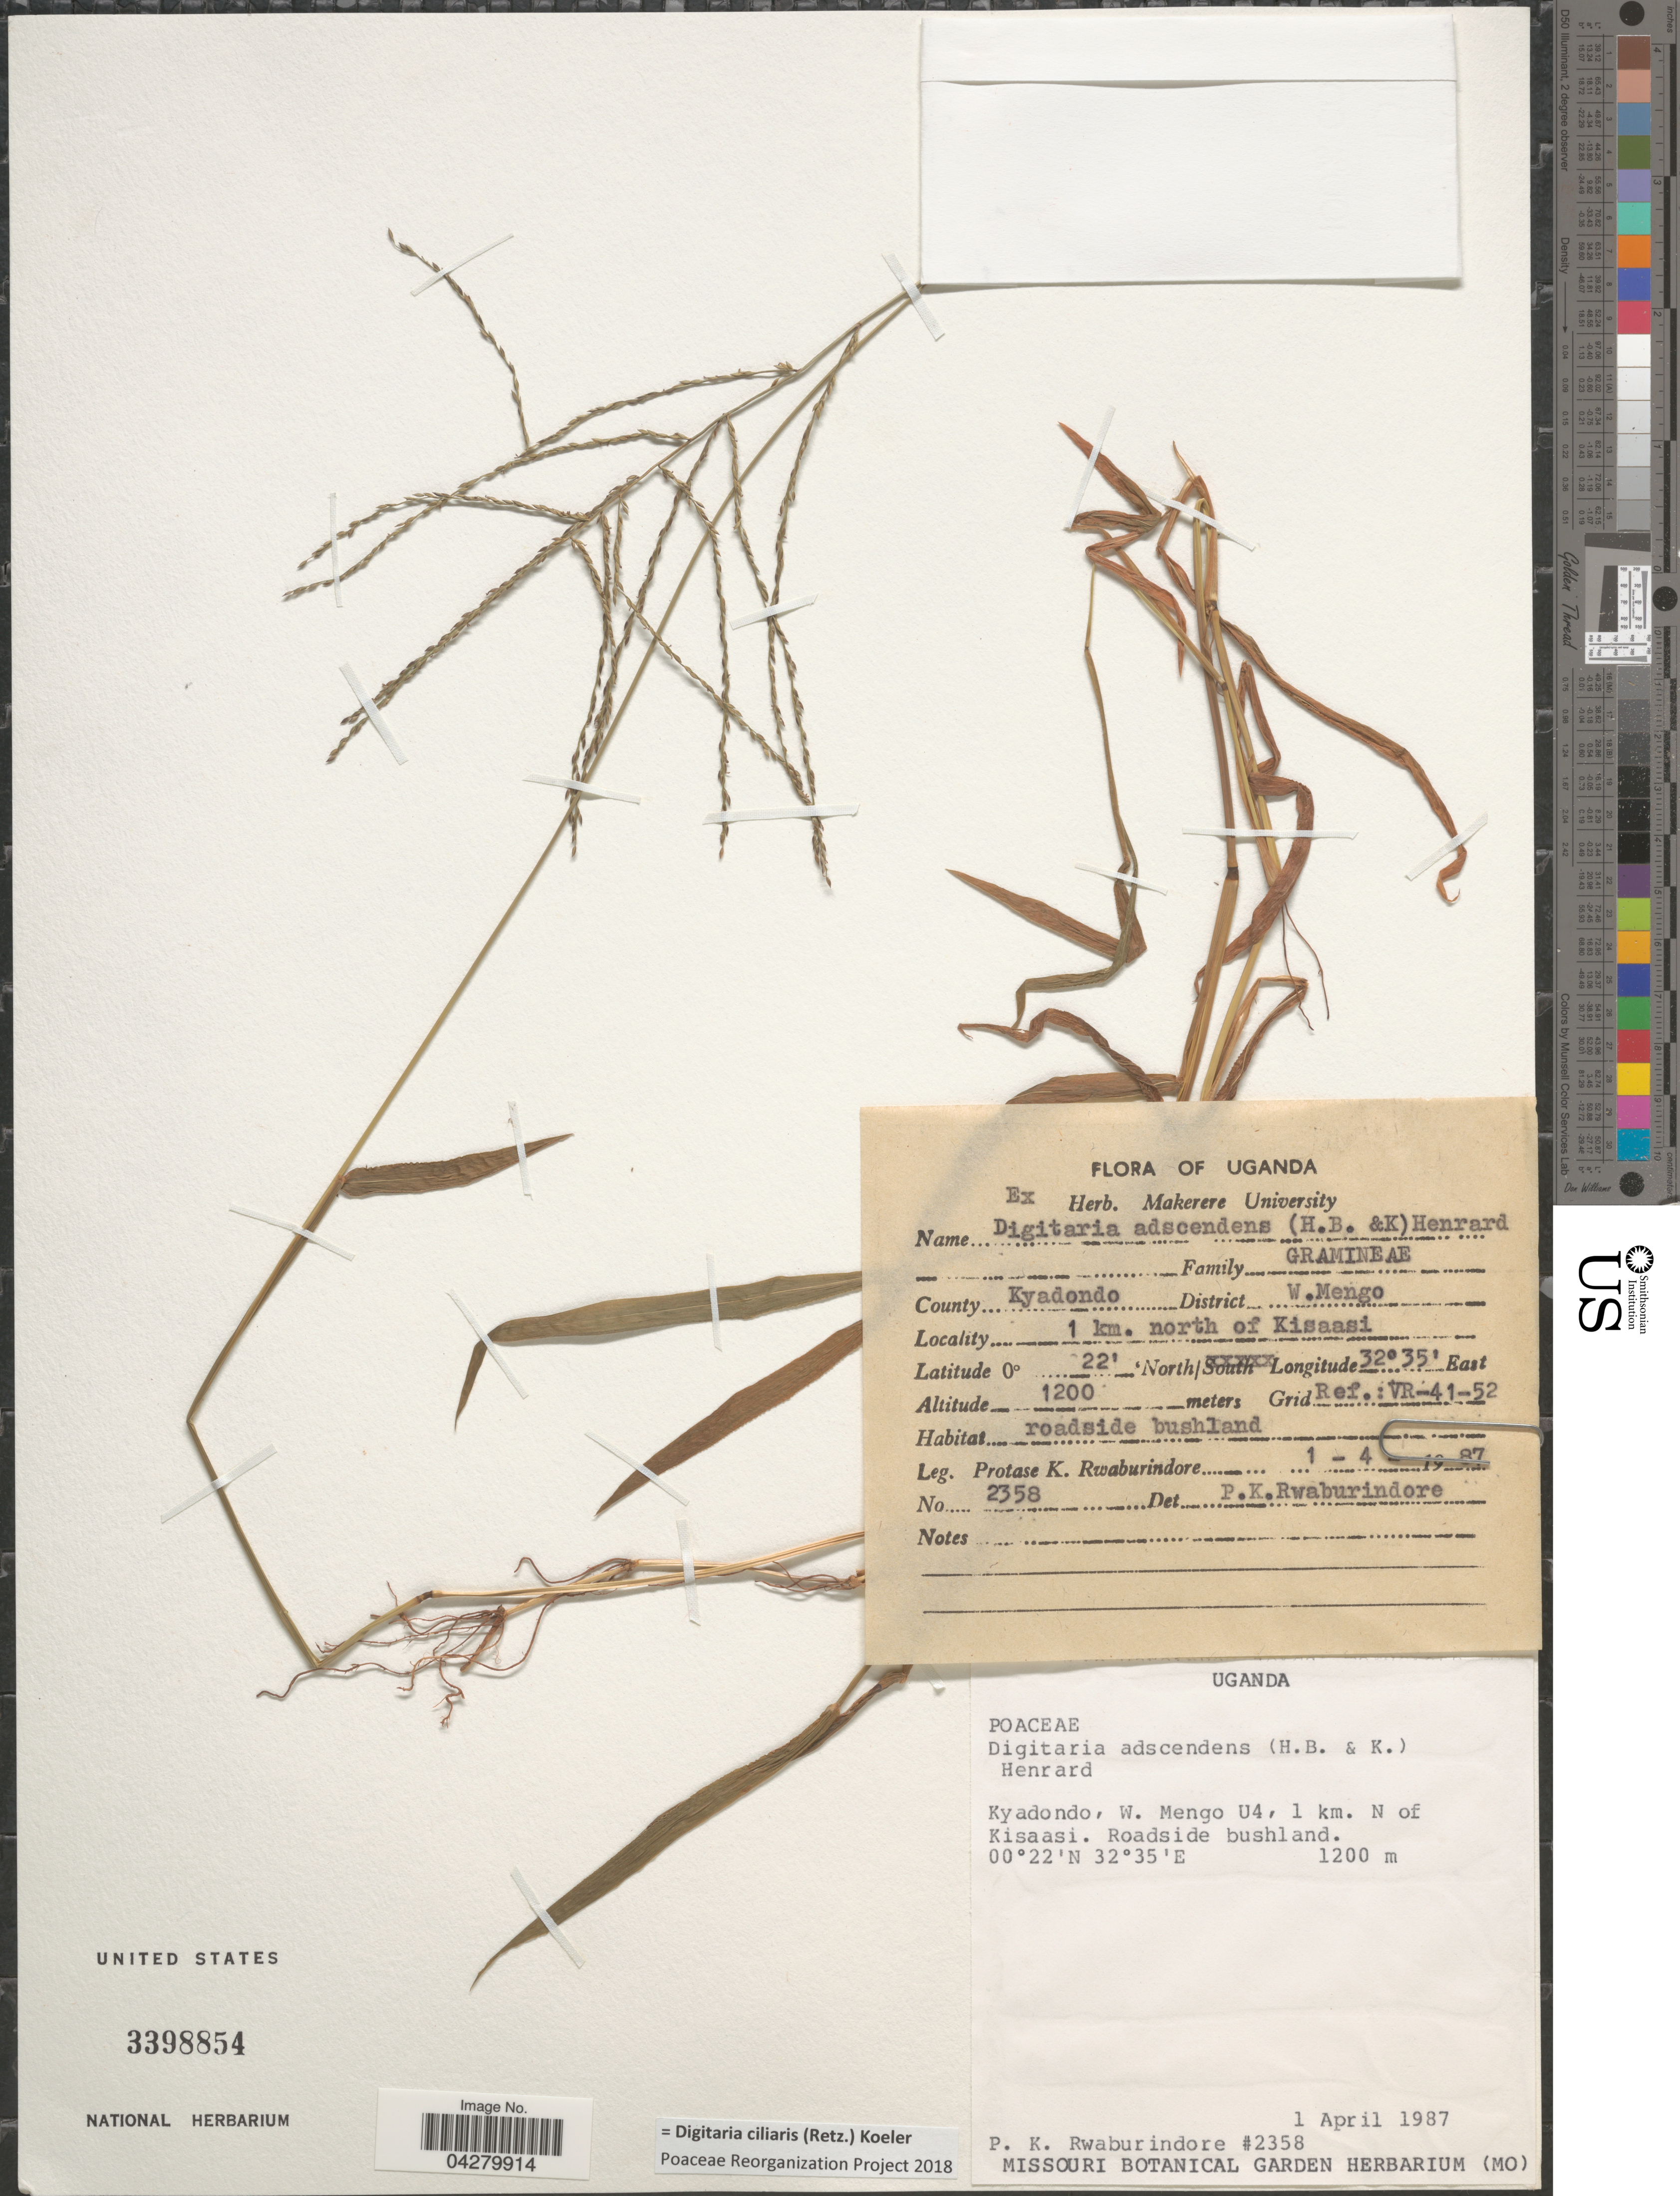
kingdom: Plantae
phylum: Tracheophyta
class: Liliopsida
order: Poales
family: Poaceae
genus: Digitaria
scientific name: Digitaria ciliaris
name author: (Retz.) Koeler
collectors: P. Rwaburindore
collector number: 2358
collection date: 1987-04-01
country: Uganda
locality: County Kyadondo. District W.Mengo. 1 km. north of Kisaasi. Grid Ref.:VR-41-52.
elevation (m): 1200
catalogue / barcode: US 3398854